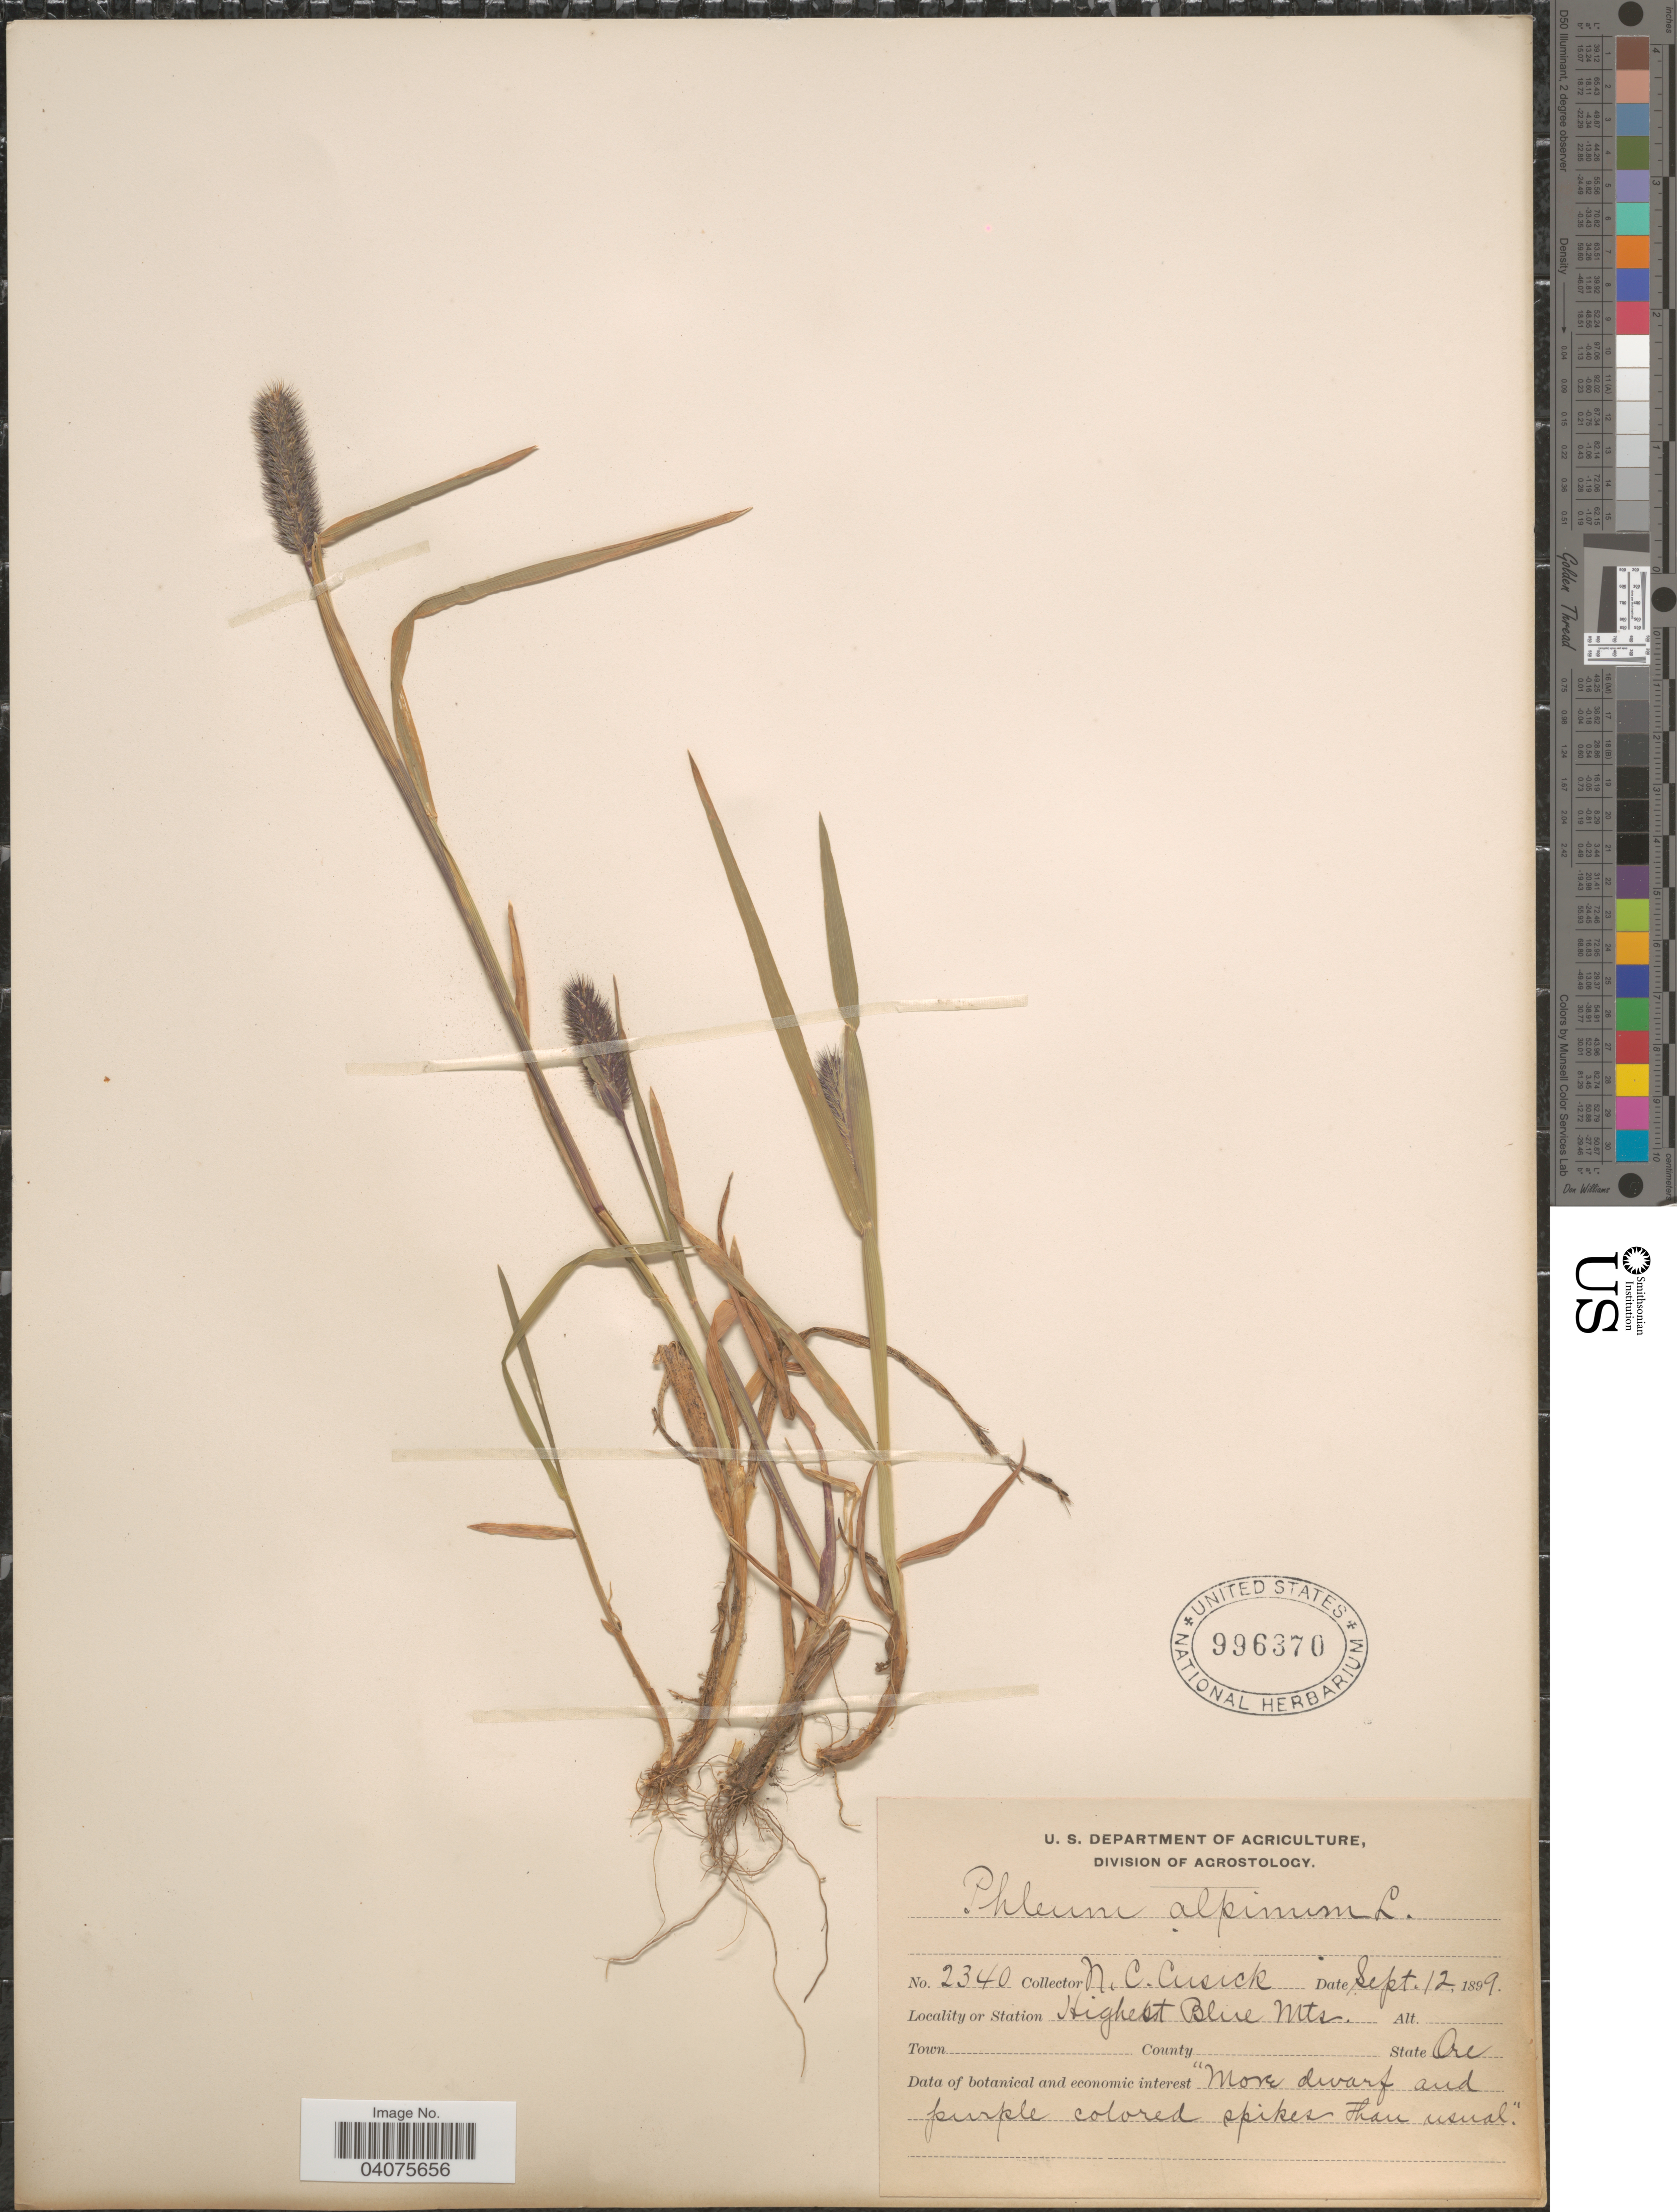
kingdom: Plantae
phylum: Tracheophyta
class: Liliopsida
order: Poales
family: Poaceae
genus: Phleum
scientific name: Phleum alpinum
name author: L.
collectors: W. C. Cusick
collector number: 2340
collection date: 1899-09-12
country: United States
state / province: Oregon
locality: Highest Blue Mts.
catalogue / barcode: US 996370